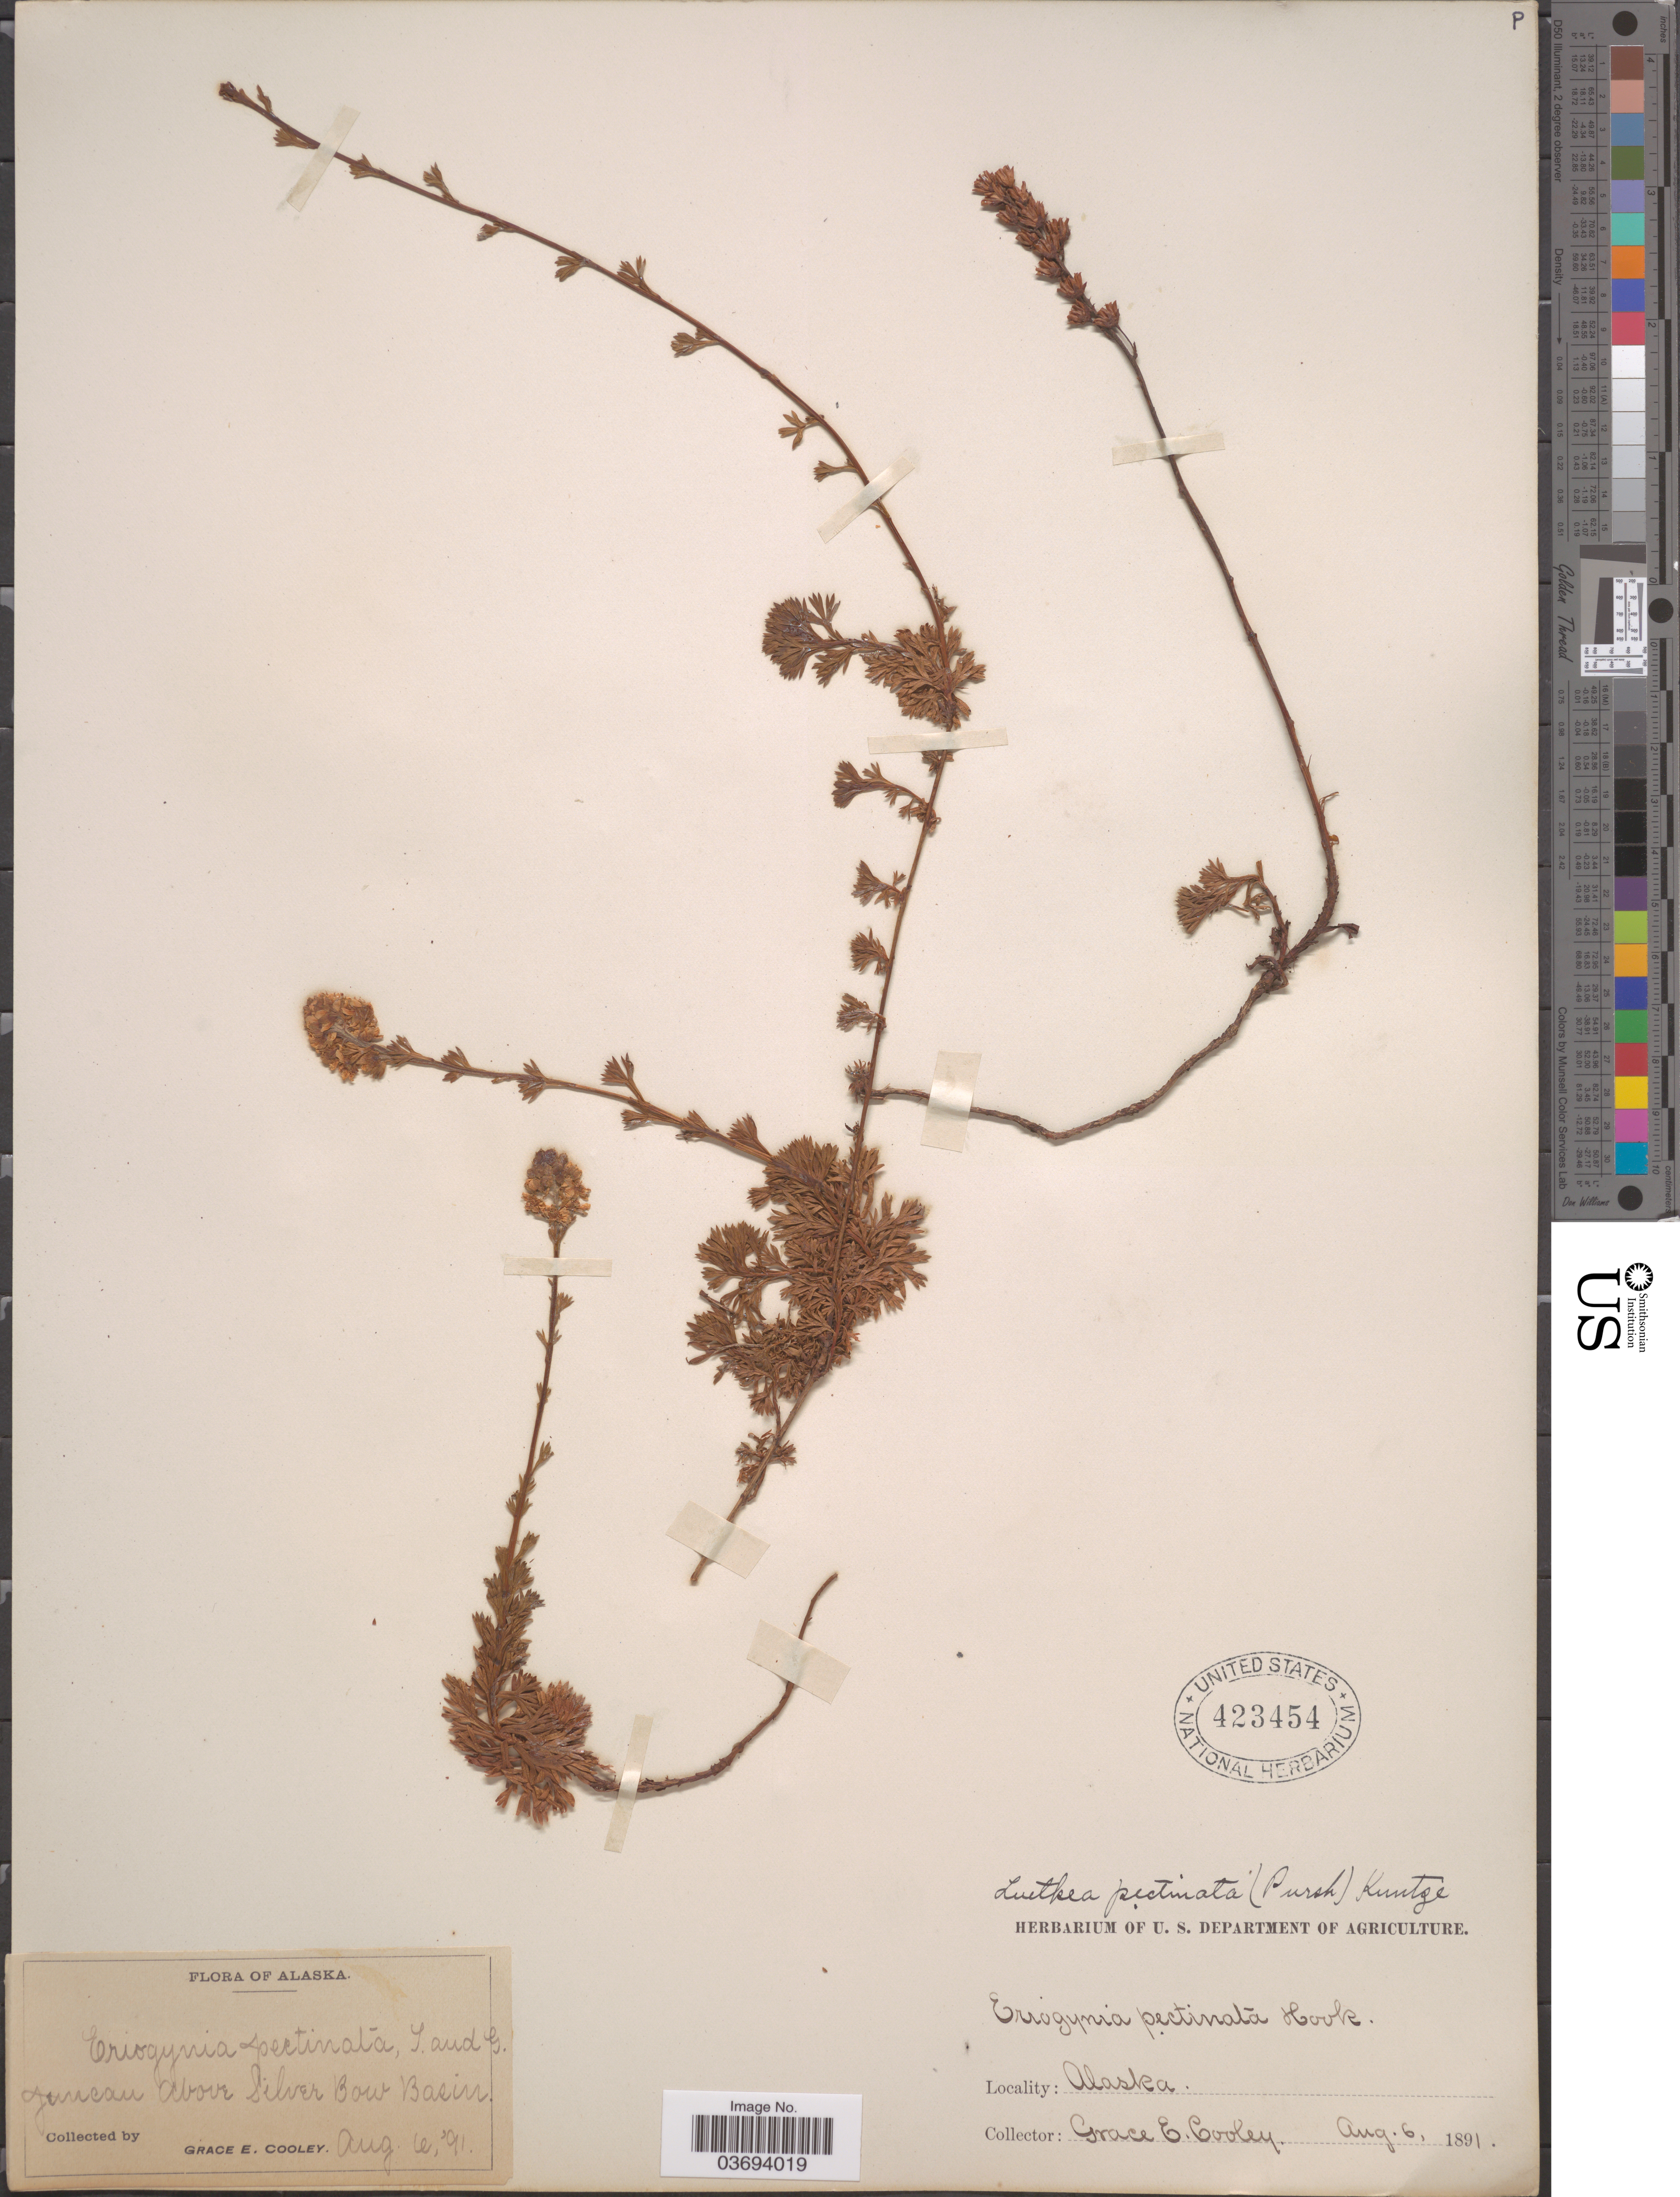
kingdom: Plantae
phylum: Tracheophyta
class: Magnoliopsida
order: Rosales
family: Rosaceae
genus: Luetkea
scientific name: Luetkea pectinata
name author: (Pursh) Kuntze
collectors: G. E. Cooley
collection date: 1891-08-06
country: United States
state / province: Alaska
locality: Juneau above Silver Bow Basin.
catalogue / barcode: US 423454